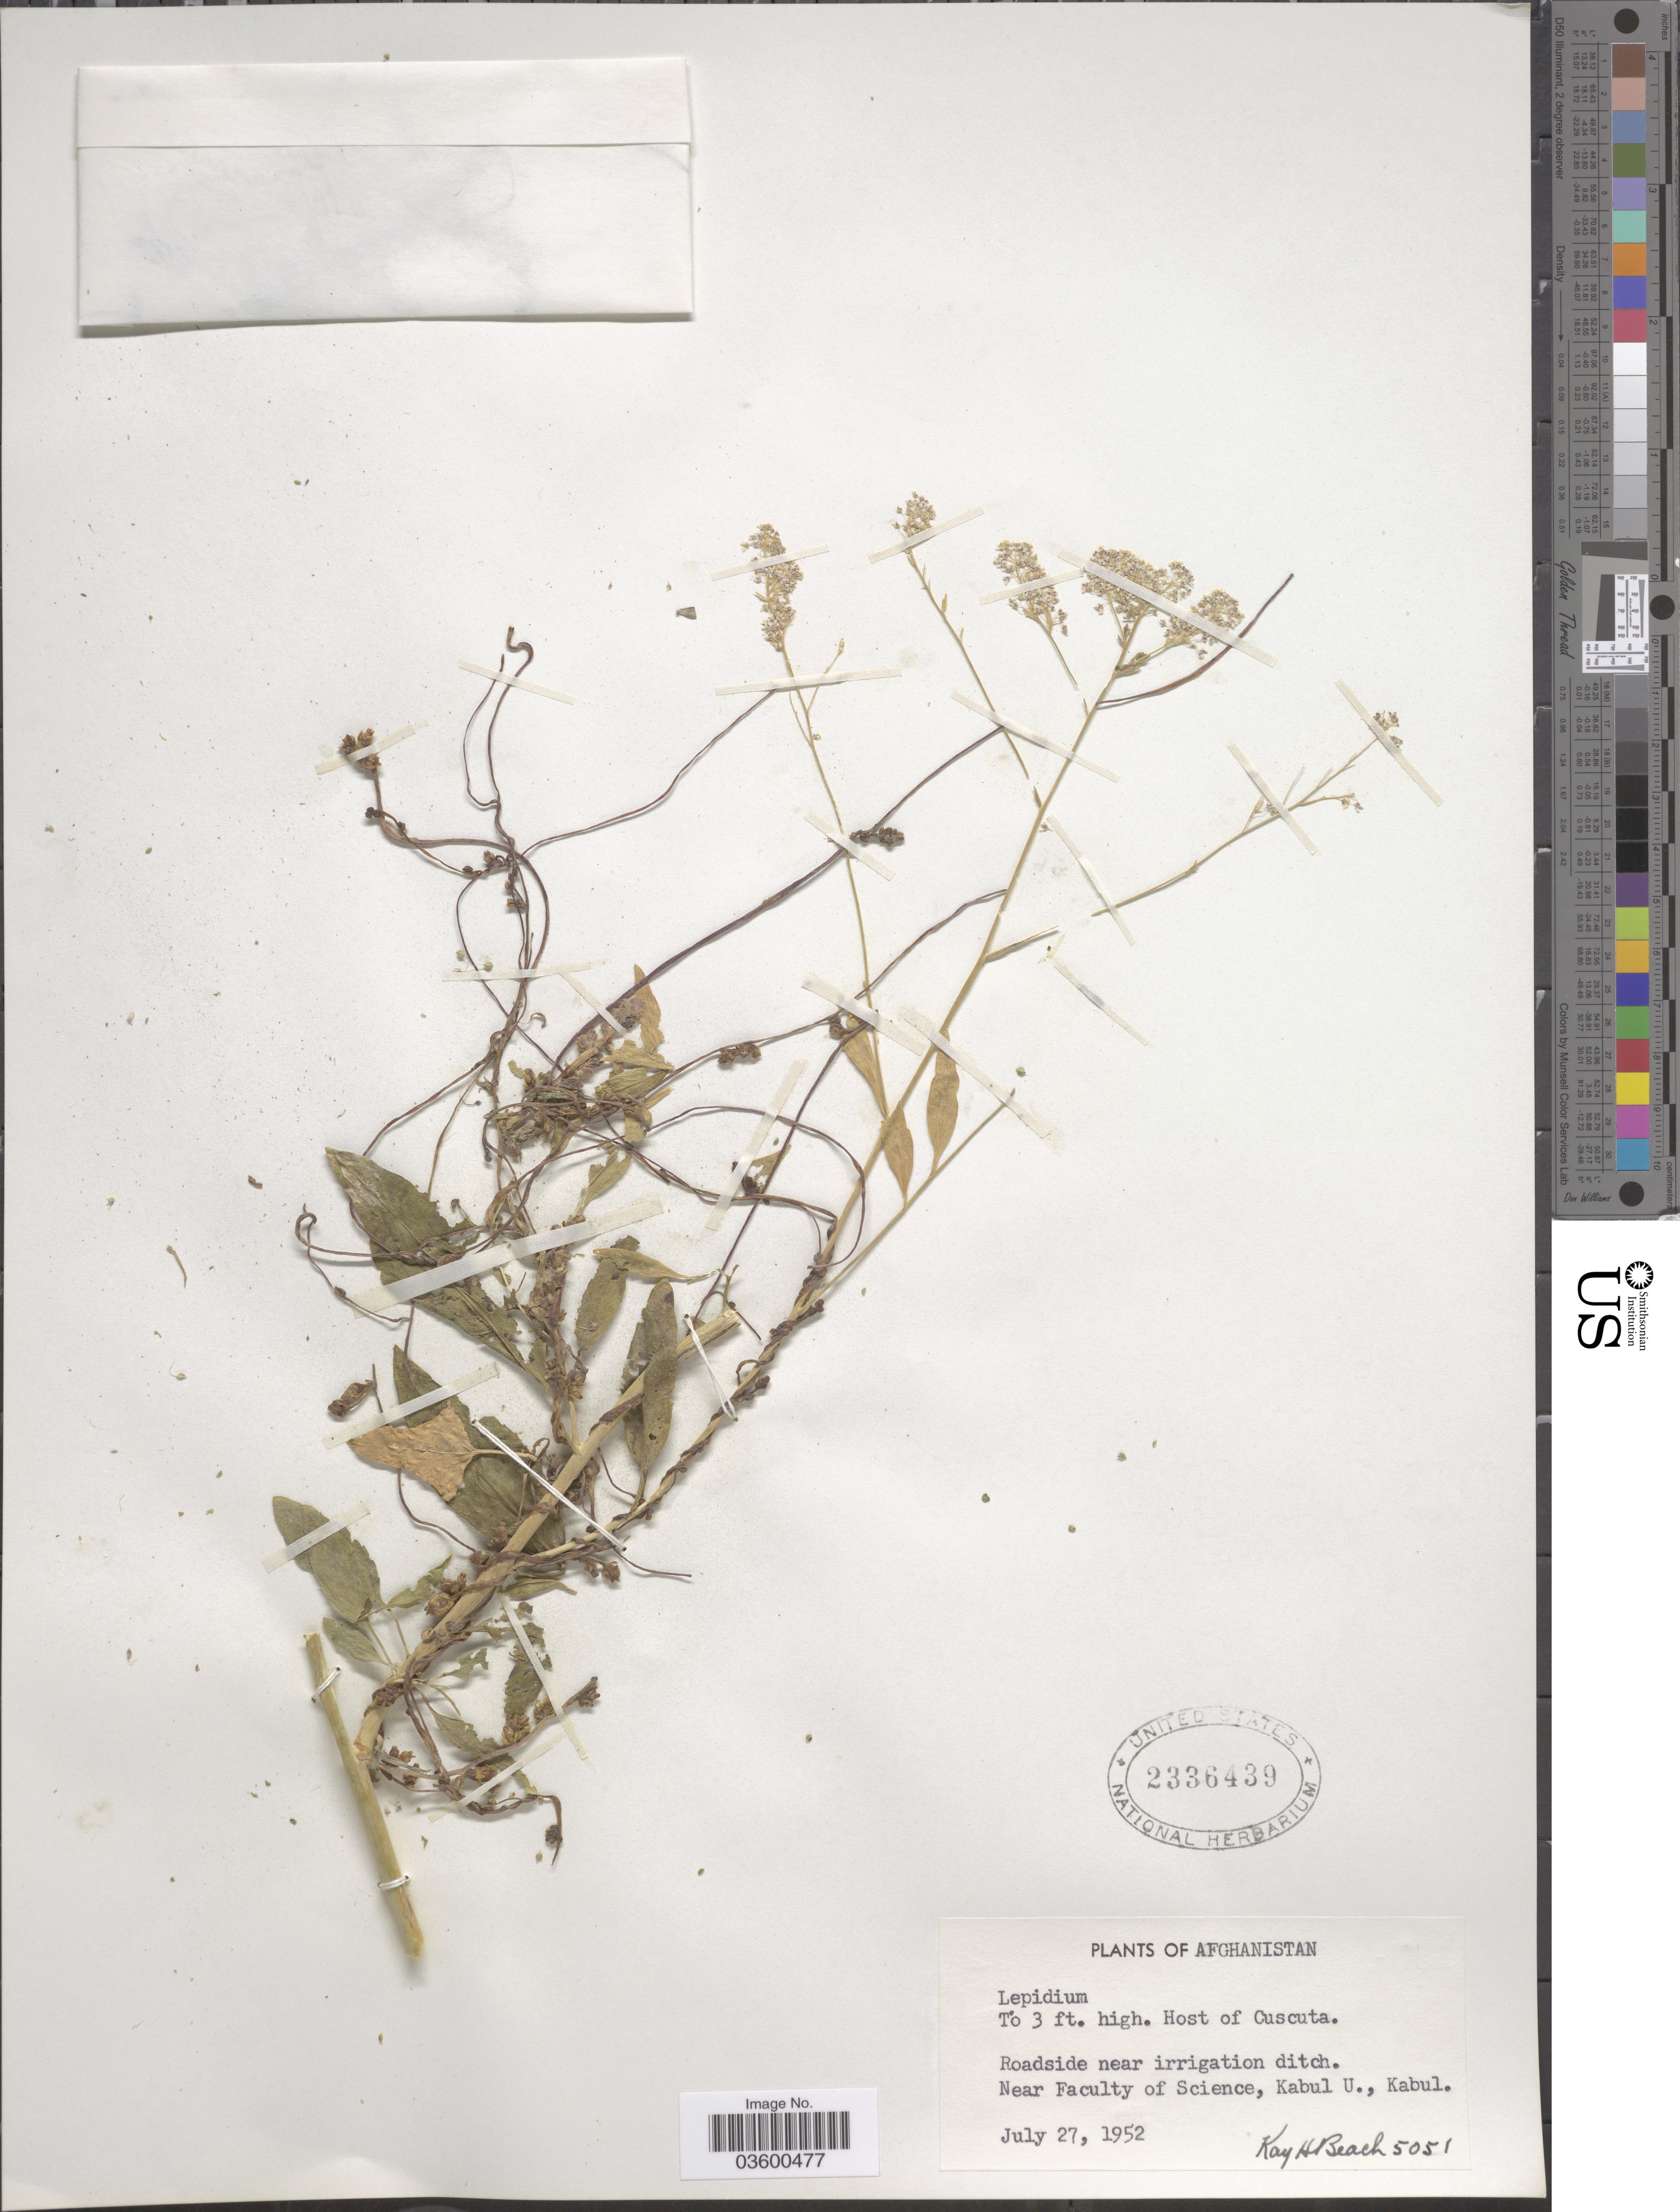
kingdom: Plantae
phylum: Tracheophyta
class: Magnoliopsida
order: Brassicales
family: Brassicaceae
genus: Lepidium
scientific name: Lepidium sp.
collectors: K. H. Beach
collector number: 5051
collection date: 1952-07-27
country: Afghanistan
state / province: Kabul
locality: Near Faculty of Science, Kabul U.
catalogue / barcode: US 2336439